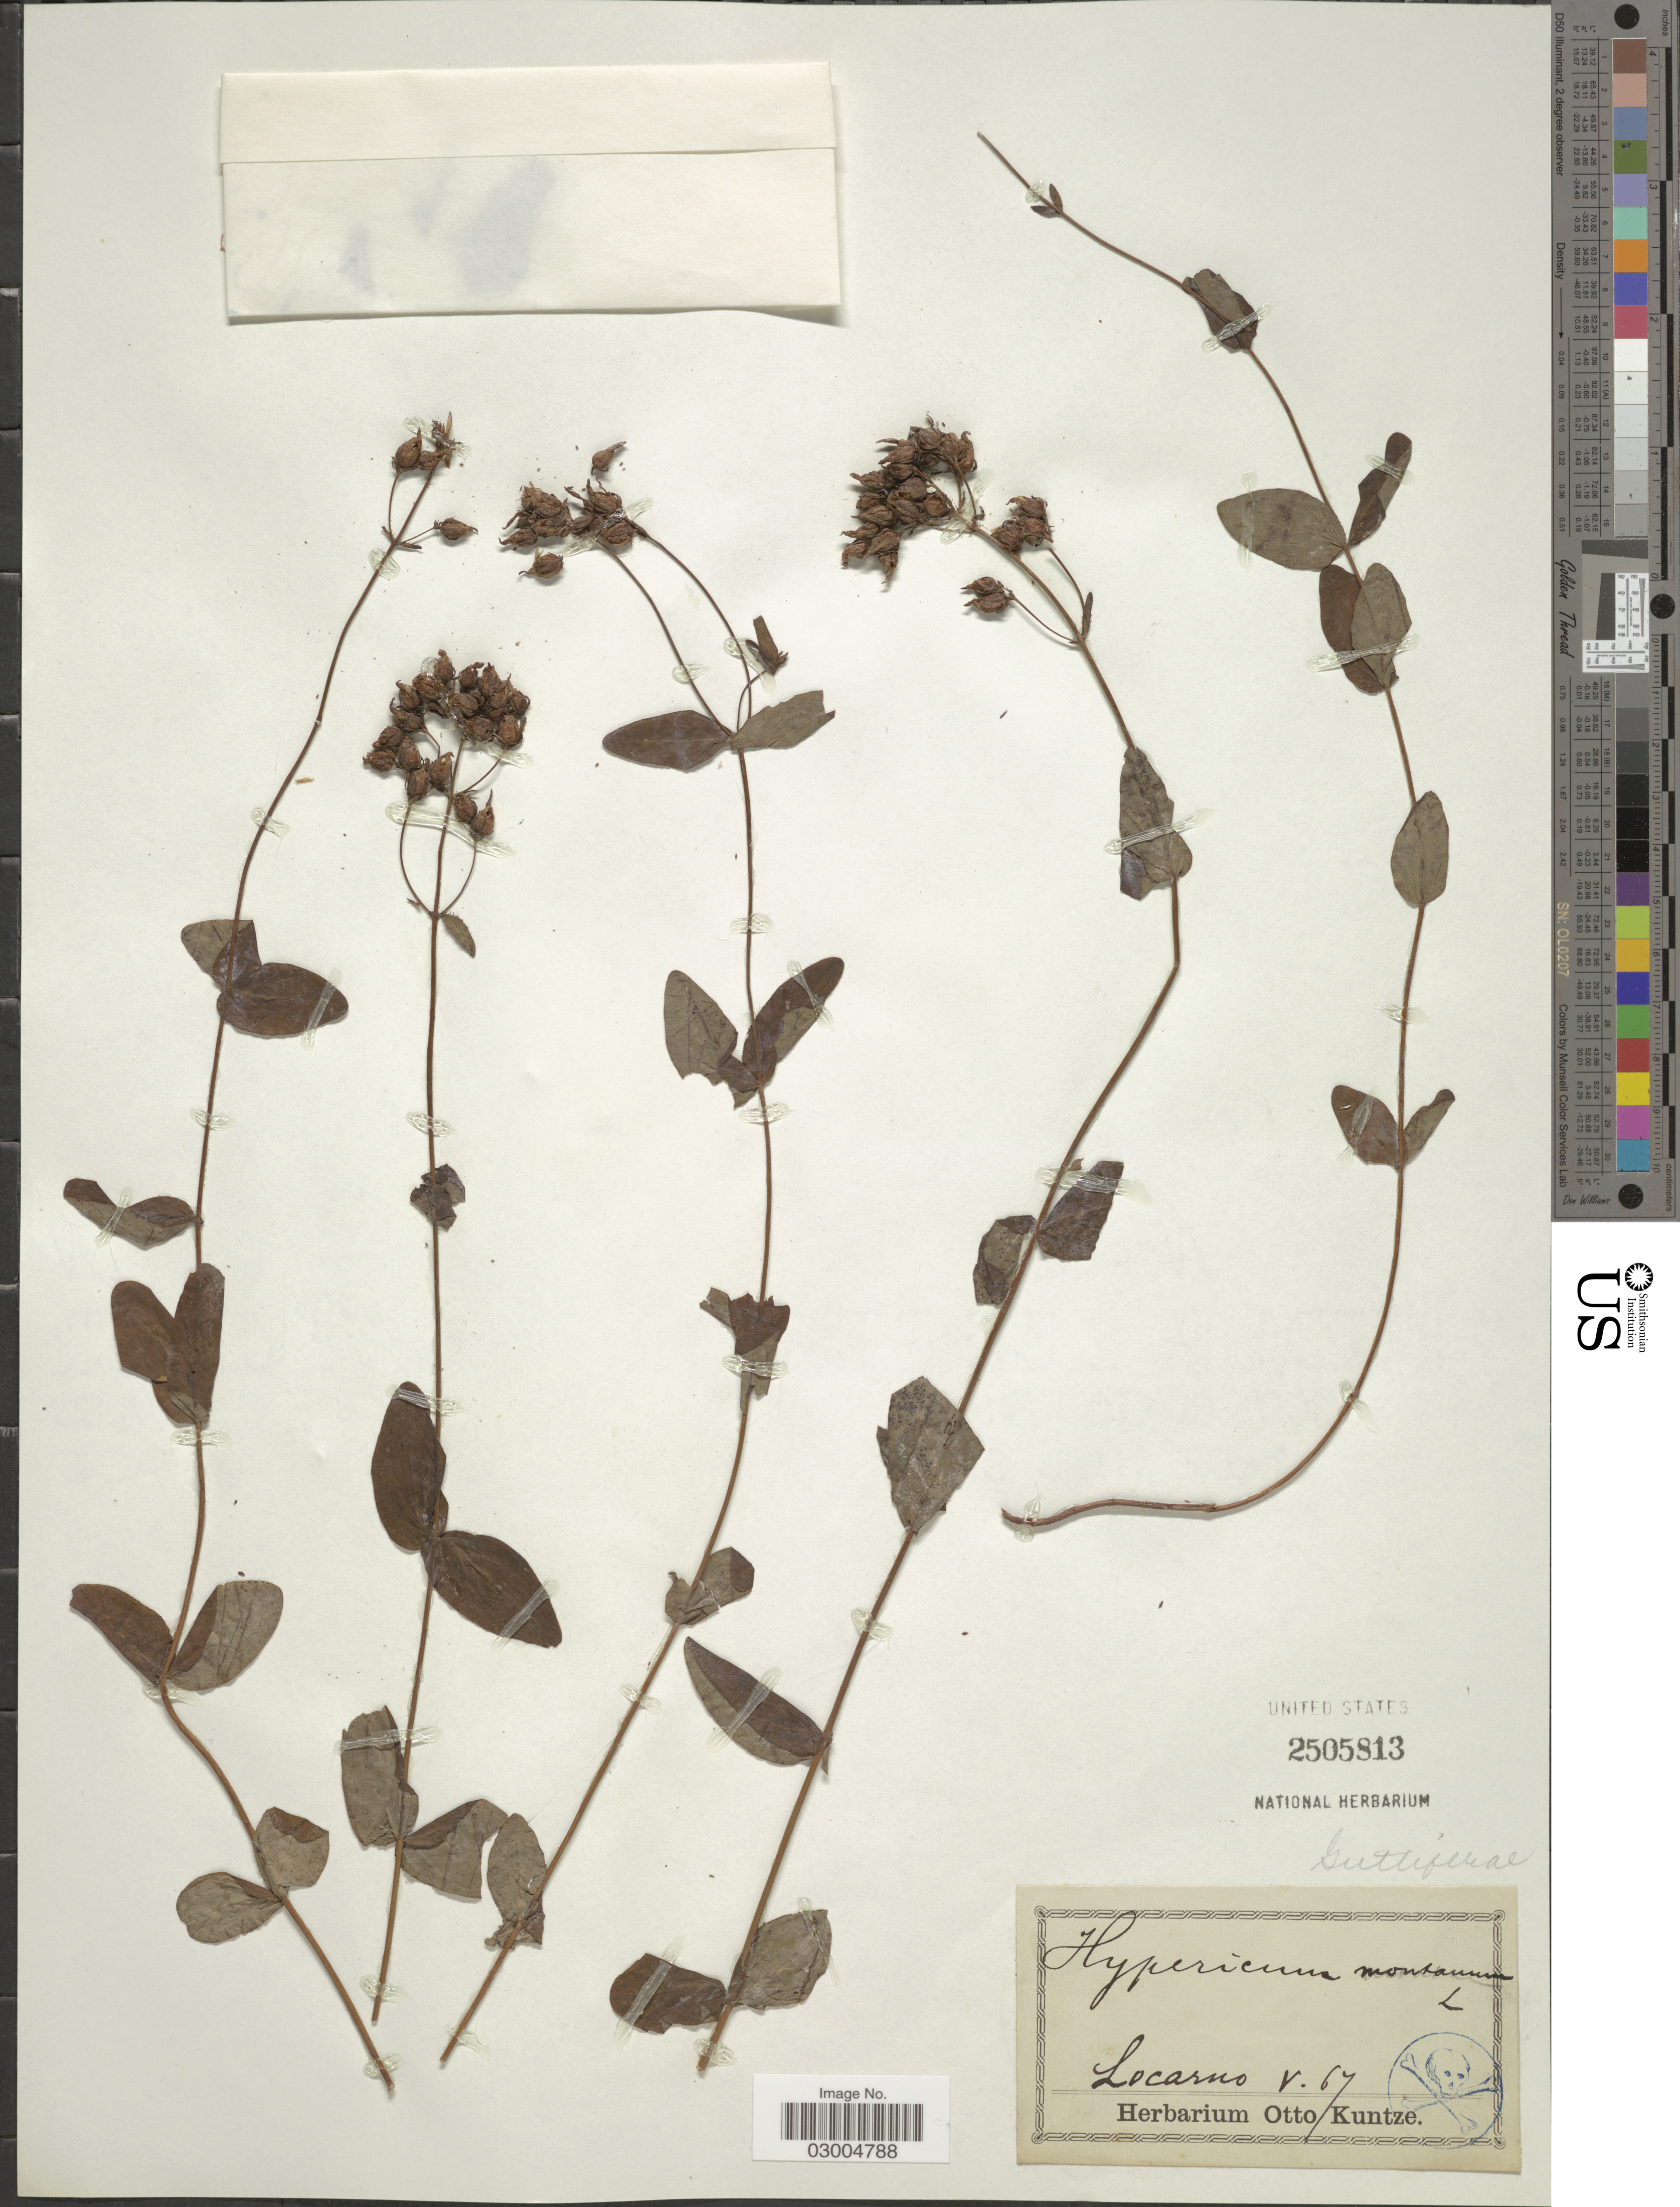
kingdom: Plantae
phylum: Tracheophyta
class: Magnoliopsida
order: Malpighiales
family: Hypericaceae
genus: Hypericum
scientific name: Hypericum montanum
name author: L.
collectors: ex herb. Otto Kuntze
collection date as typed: Transcribed d/m/y: /5/67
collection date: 1867-05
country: Switzerland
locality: Locarno.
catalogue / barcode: US 2505813